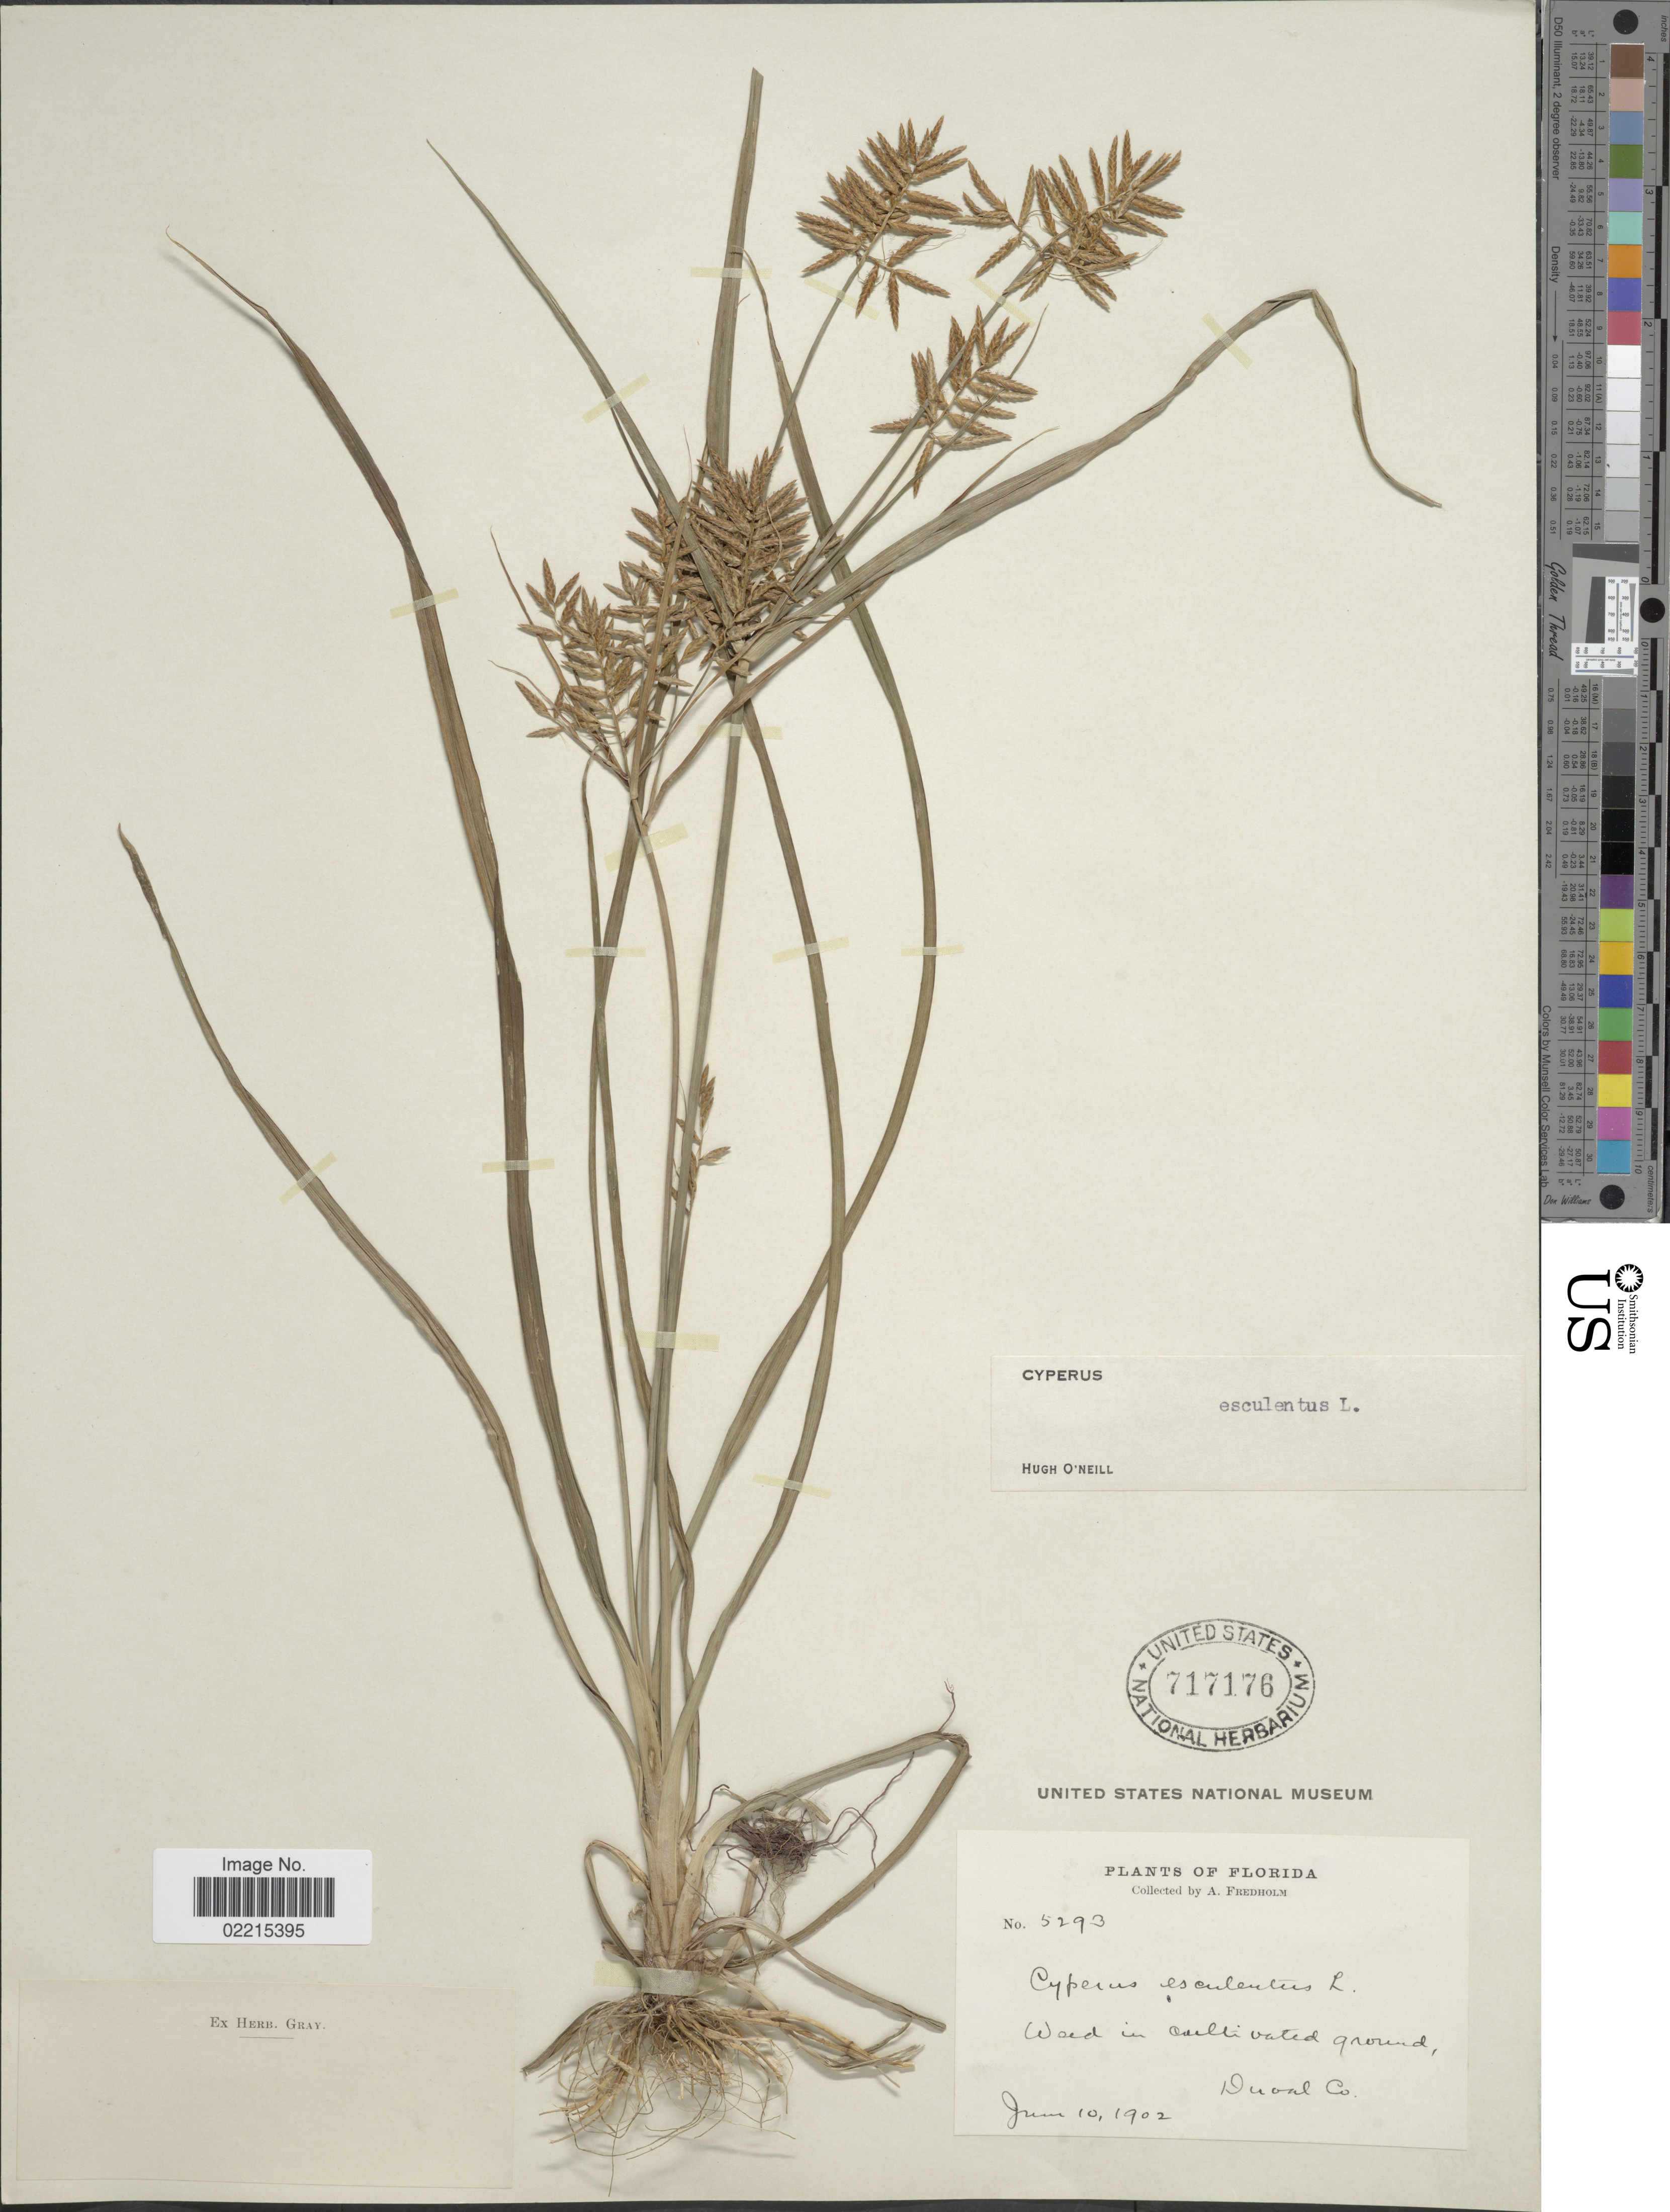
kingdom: Plantae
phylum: Tracheophyta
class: Liliopsida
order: Poales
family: Cyperaceae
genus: Cyperus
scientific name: Cyperus esculentus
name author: L.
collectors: A. Fredholm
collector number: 5293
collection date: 1902-06-10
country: United States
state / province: Florida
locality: In cultivated ground, Duval Co.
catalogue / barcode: US 717176